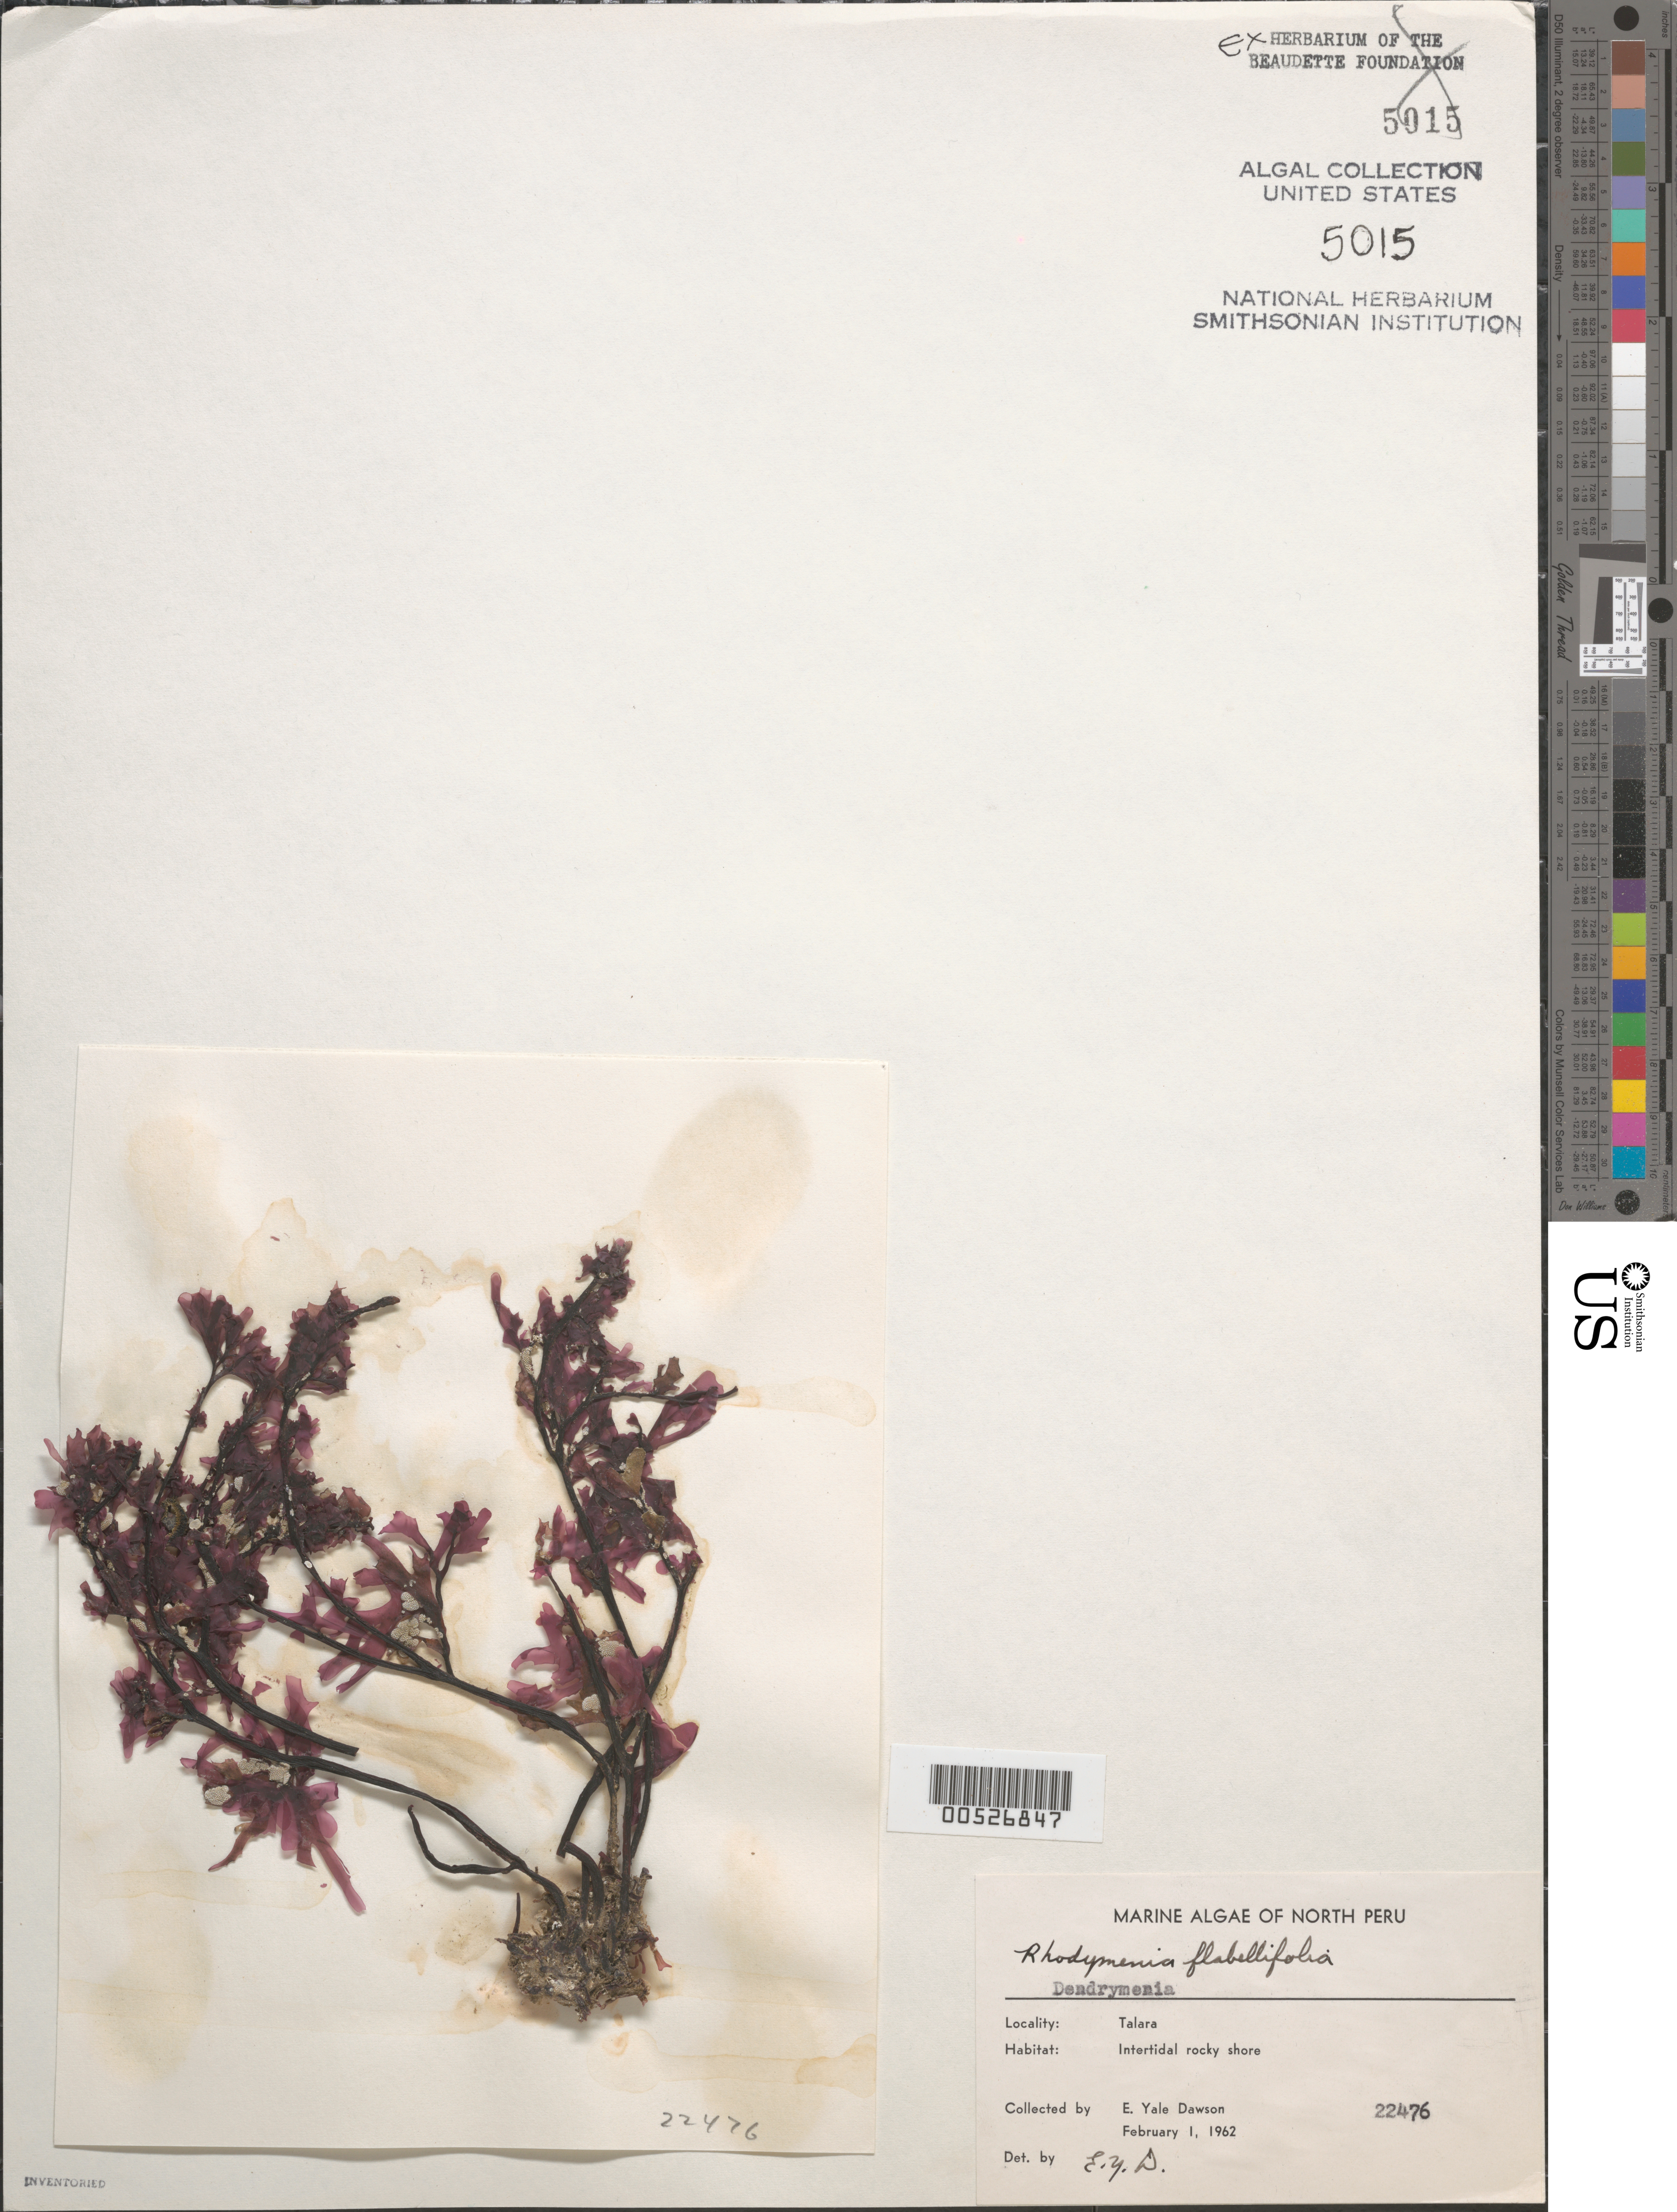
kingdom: Plantae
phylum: Rhodophyta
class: Florideophyceae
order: Rhodymeniales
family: Rhodymeniaceae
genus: Rhodymenia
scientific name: Rhodymenia flabellifolia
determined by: Dawson, E. Y.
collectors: E. Y. Dawson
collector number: EYD 22476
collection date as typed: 01 Feb 1962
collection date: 1962-02-01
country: Peru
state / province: Piura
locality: Talara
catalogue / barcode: US 5015